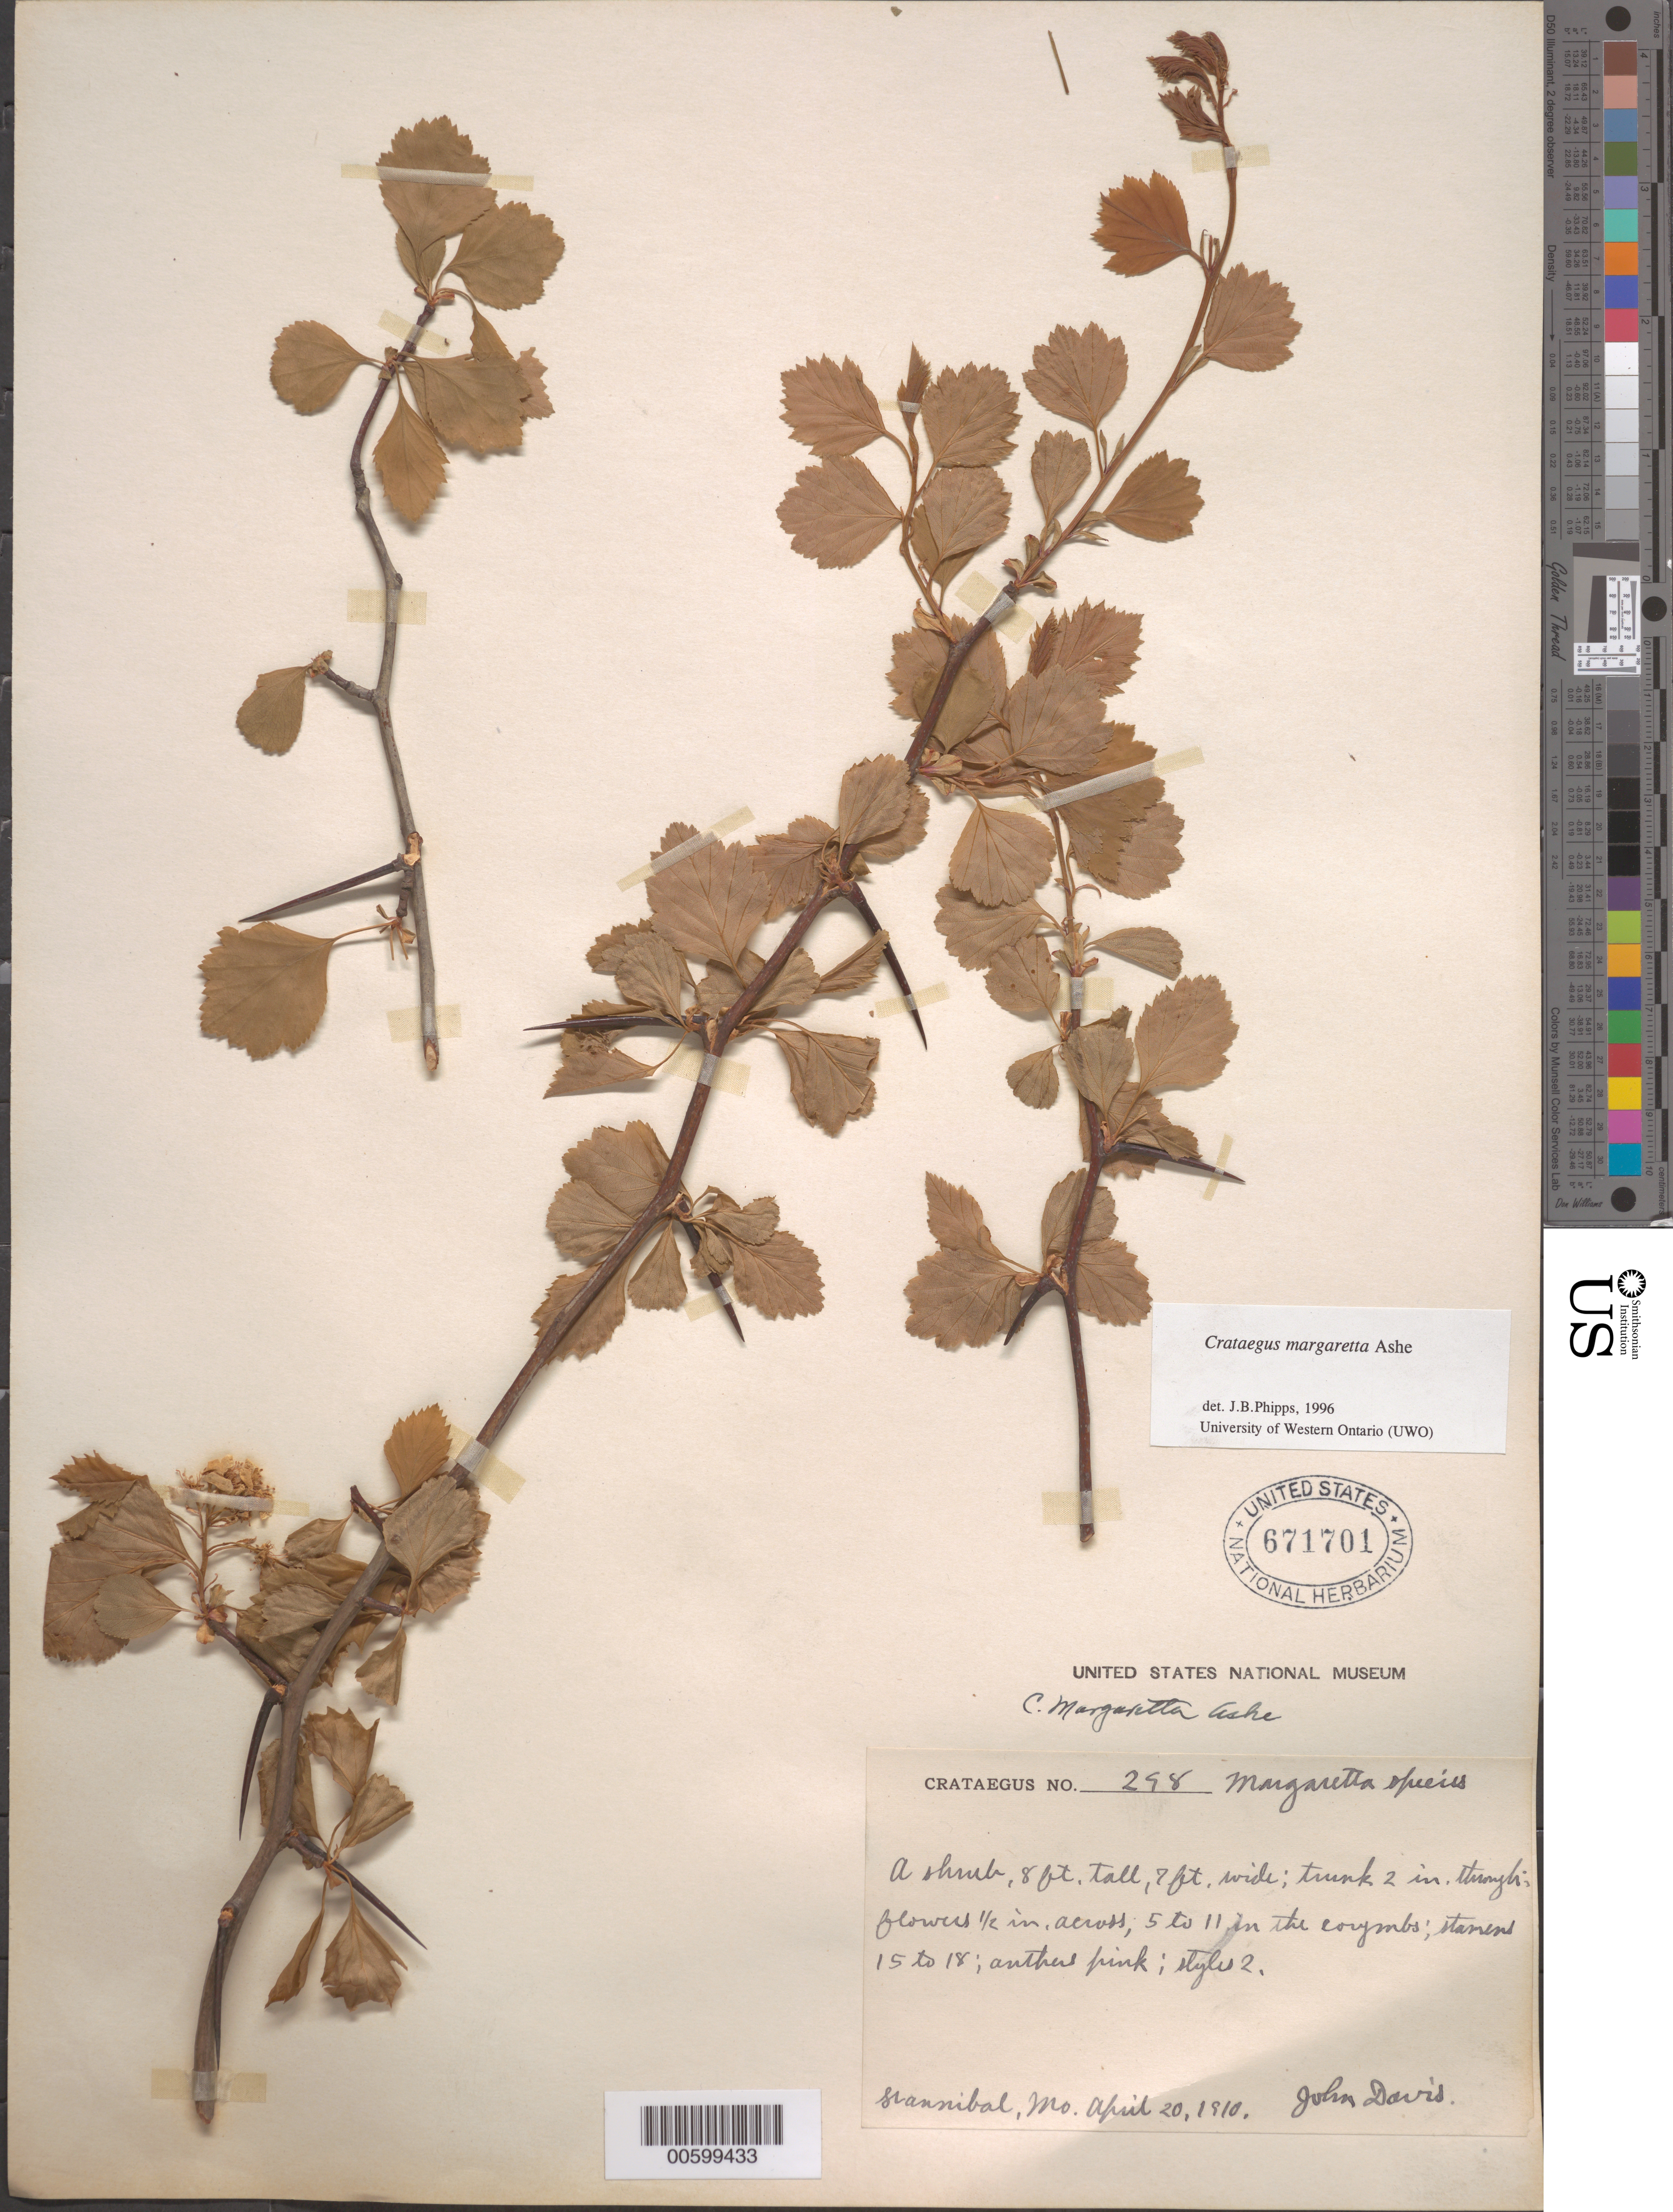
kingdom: Plantae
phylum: Tracheophyta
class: Magnoliopsida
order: Rosales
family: Rosaceae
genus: Crataegus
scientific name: Crataegus margarettae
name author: Ashe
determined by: Palmer, E. J.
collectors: J. Davis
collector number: Crataegus No 298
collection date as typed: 20 Apr 1910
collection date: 1910-04-20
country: United States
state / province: Missouri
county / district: Marion / Ralls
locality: Hannibal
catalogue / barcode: US 671701